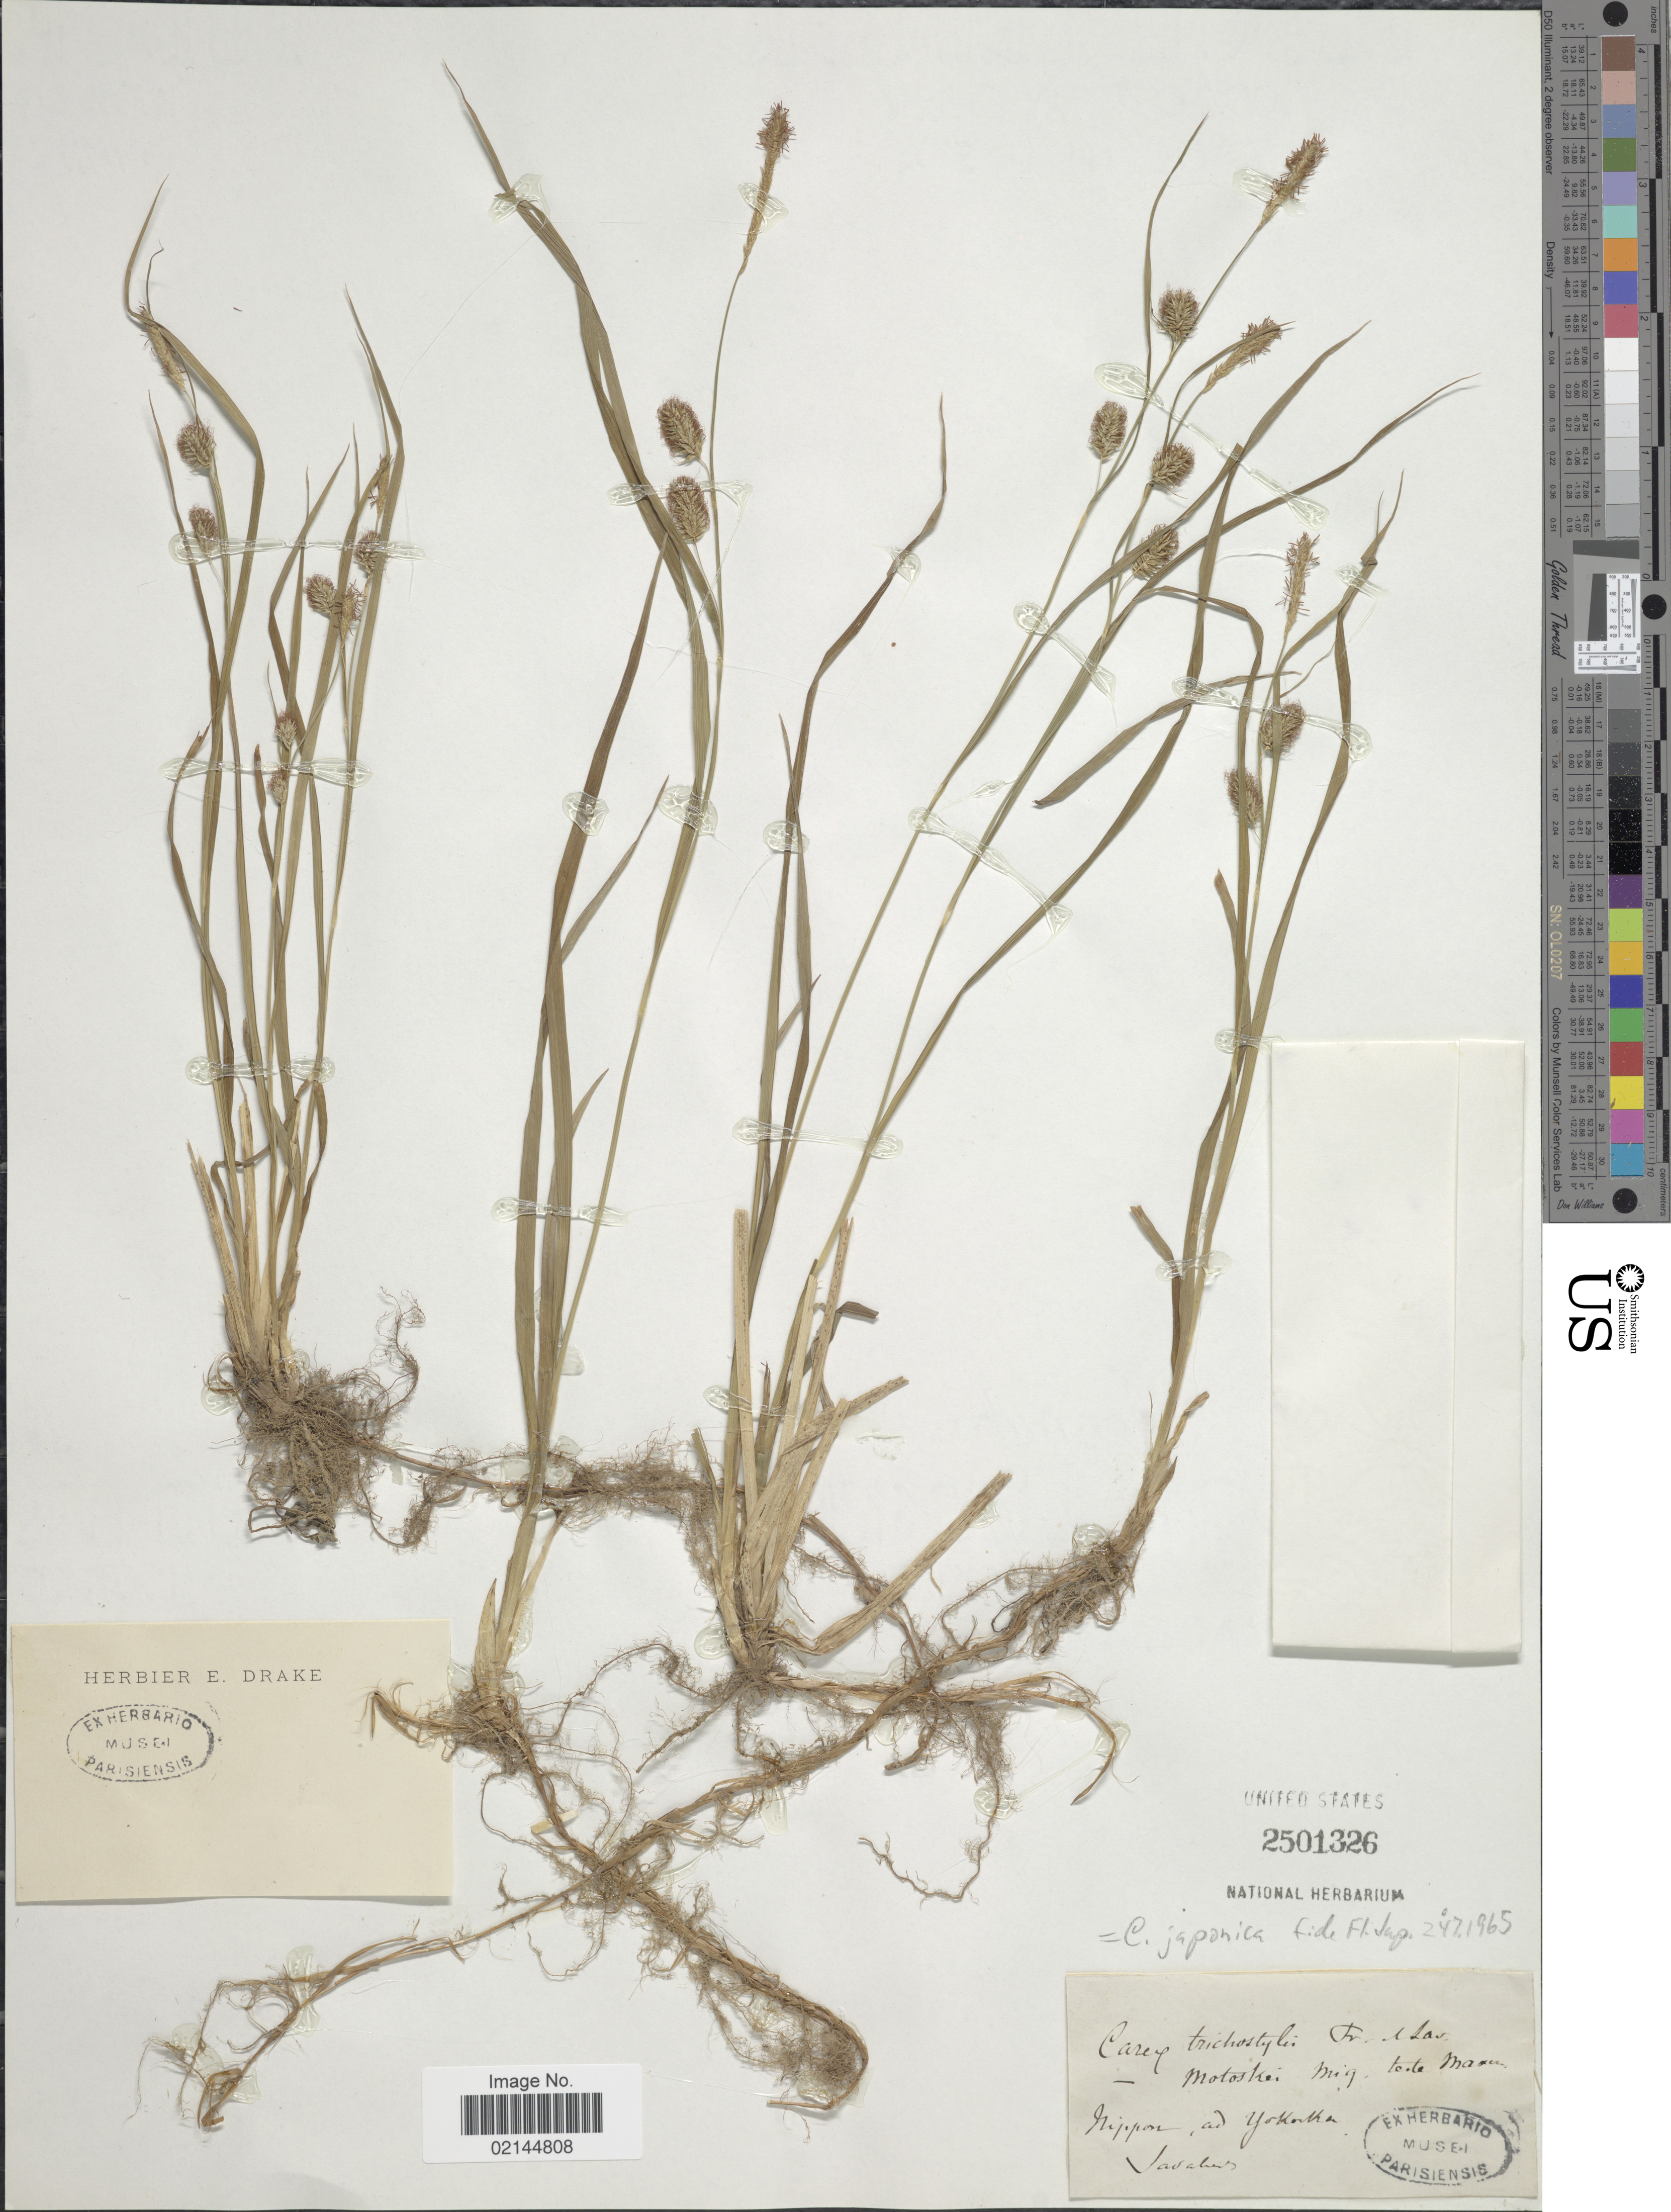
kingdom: Plantae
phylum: Tracheophyta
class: Liliopsida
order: Poales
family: Cyperaceae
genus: Carex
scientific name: Carex japonica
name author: Thunb.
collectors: Savatier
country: Japan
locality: Nippon, ad Yokoska.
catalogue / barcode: US 2501326